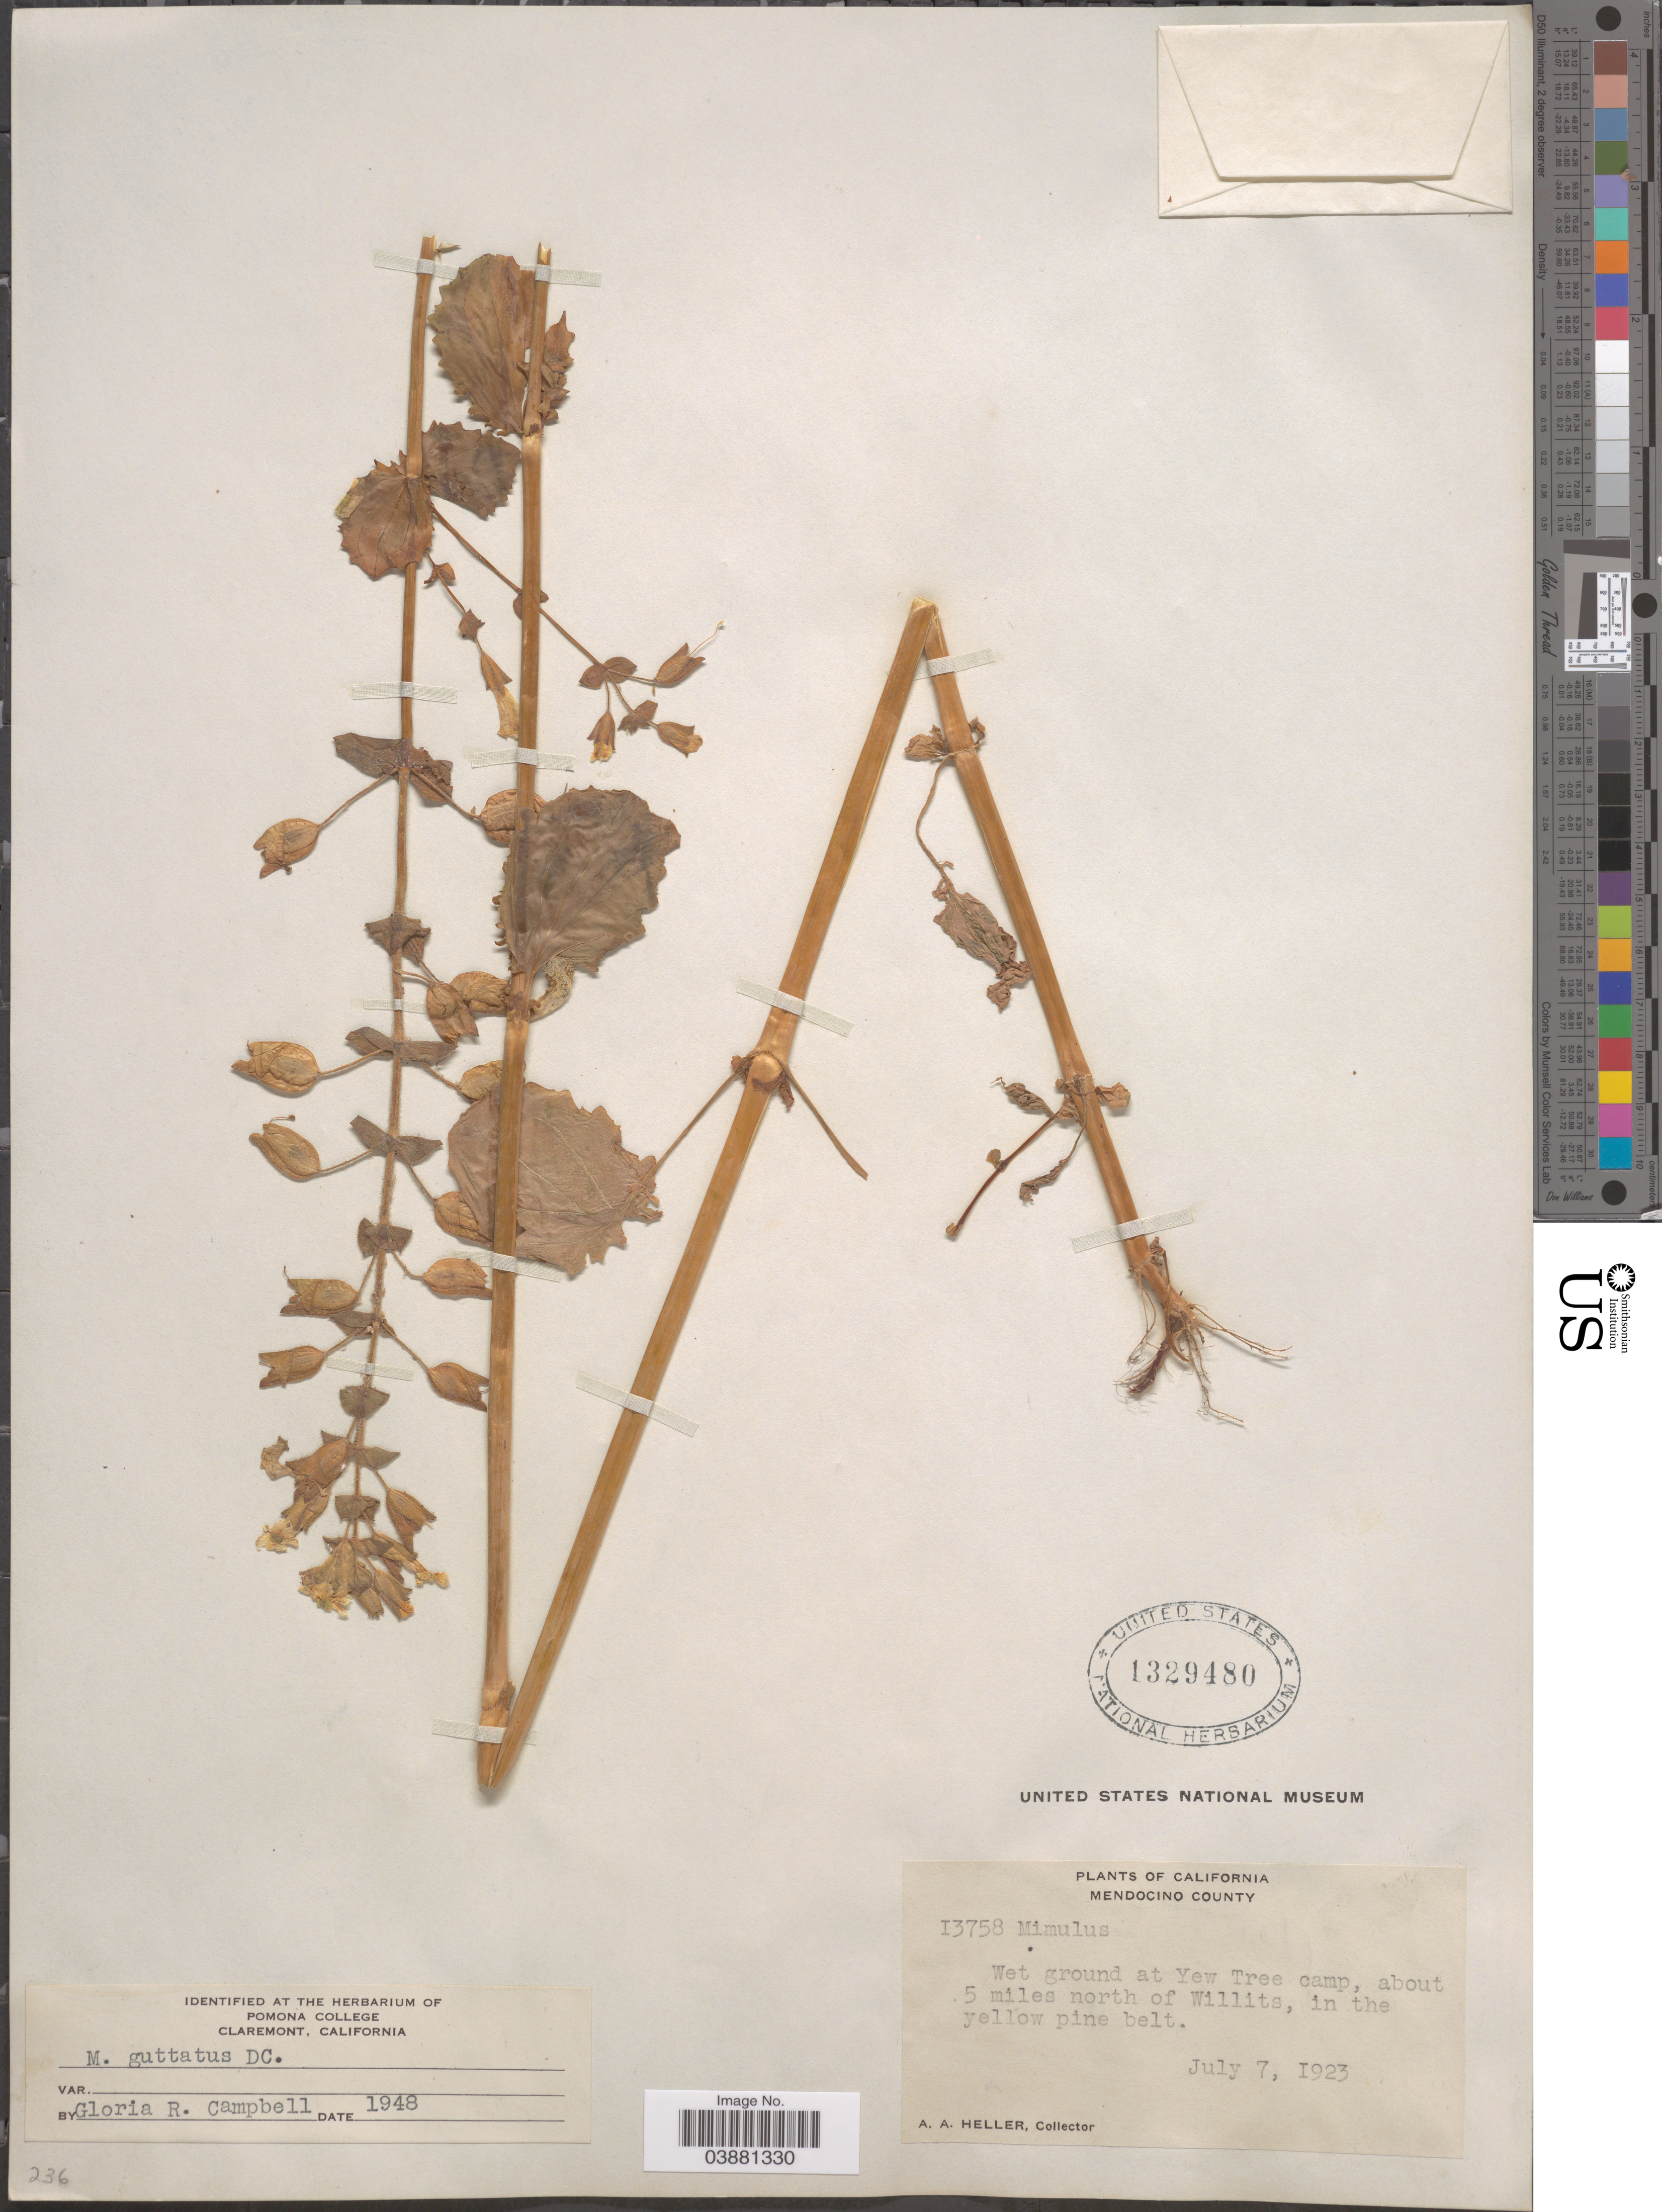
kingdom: Plantae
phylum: Tracheophyta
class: Magnoliopsida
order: Lamiales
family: Phrymaceae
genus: Mimulus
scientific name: Mimulus guttatus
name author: DC.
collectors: A. A. Heller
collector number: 13758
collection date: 1923-07-07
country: United States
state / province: California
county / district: Mendocino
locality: Mendocino County. Wet ground at Yew Tree camp, about 5 miles north of Willits, in the yellow pine belt.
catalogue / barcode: US 1329480